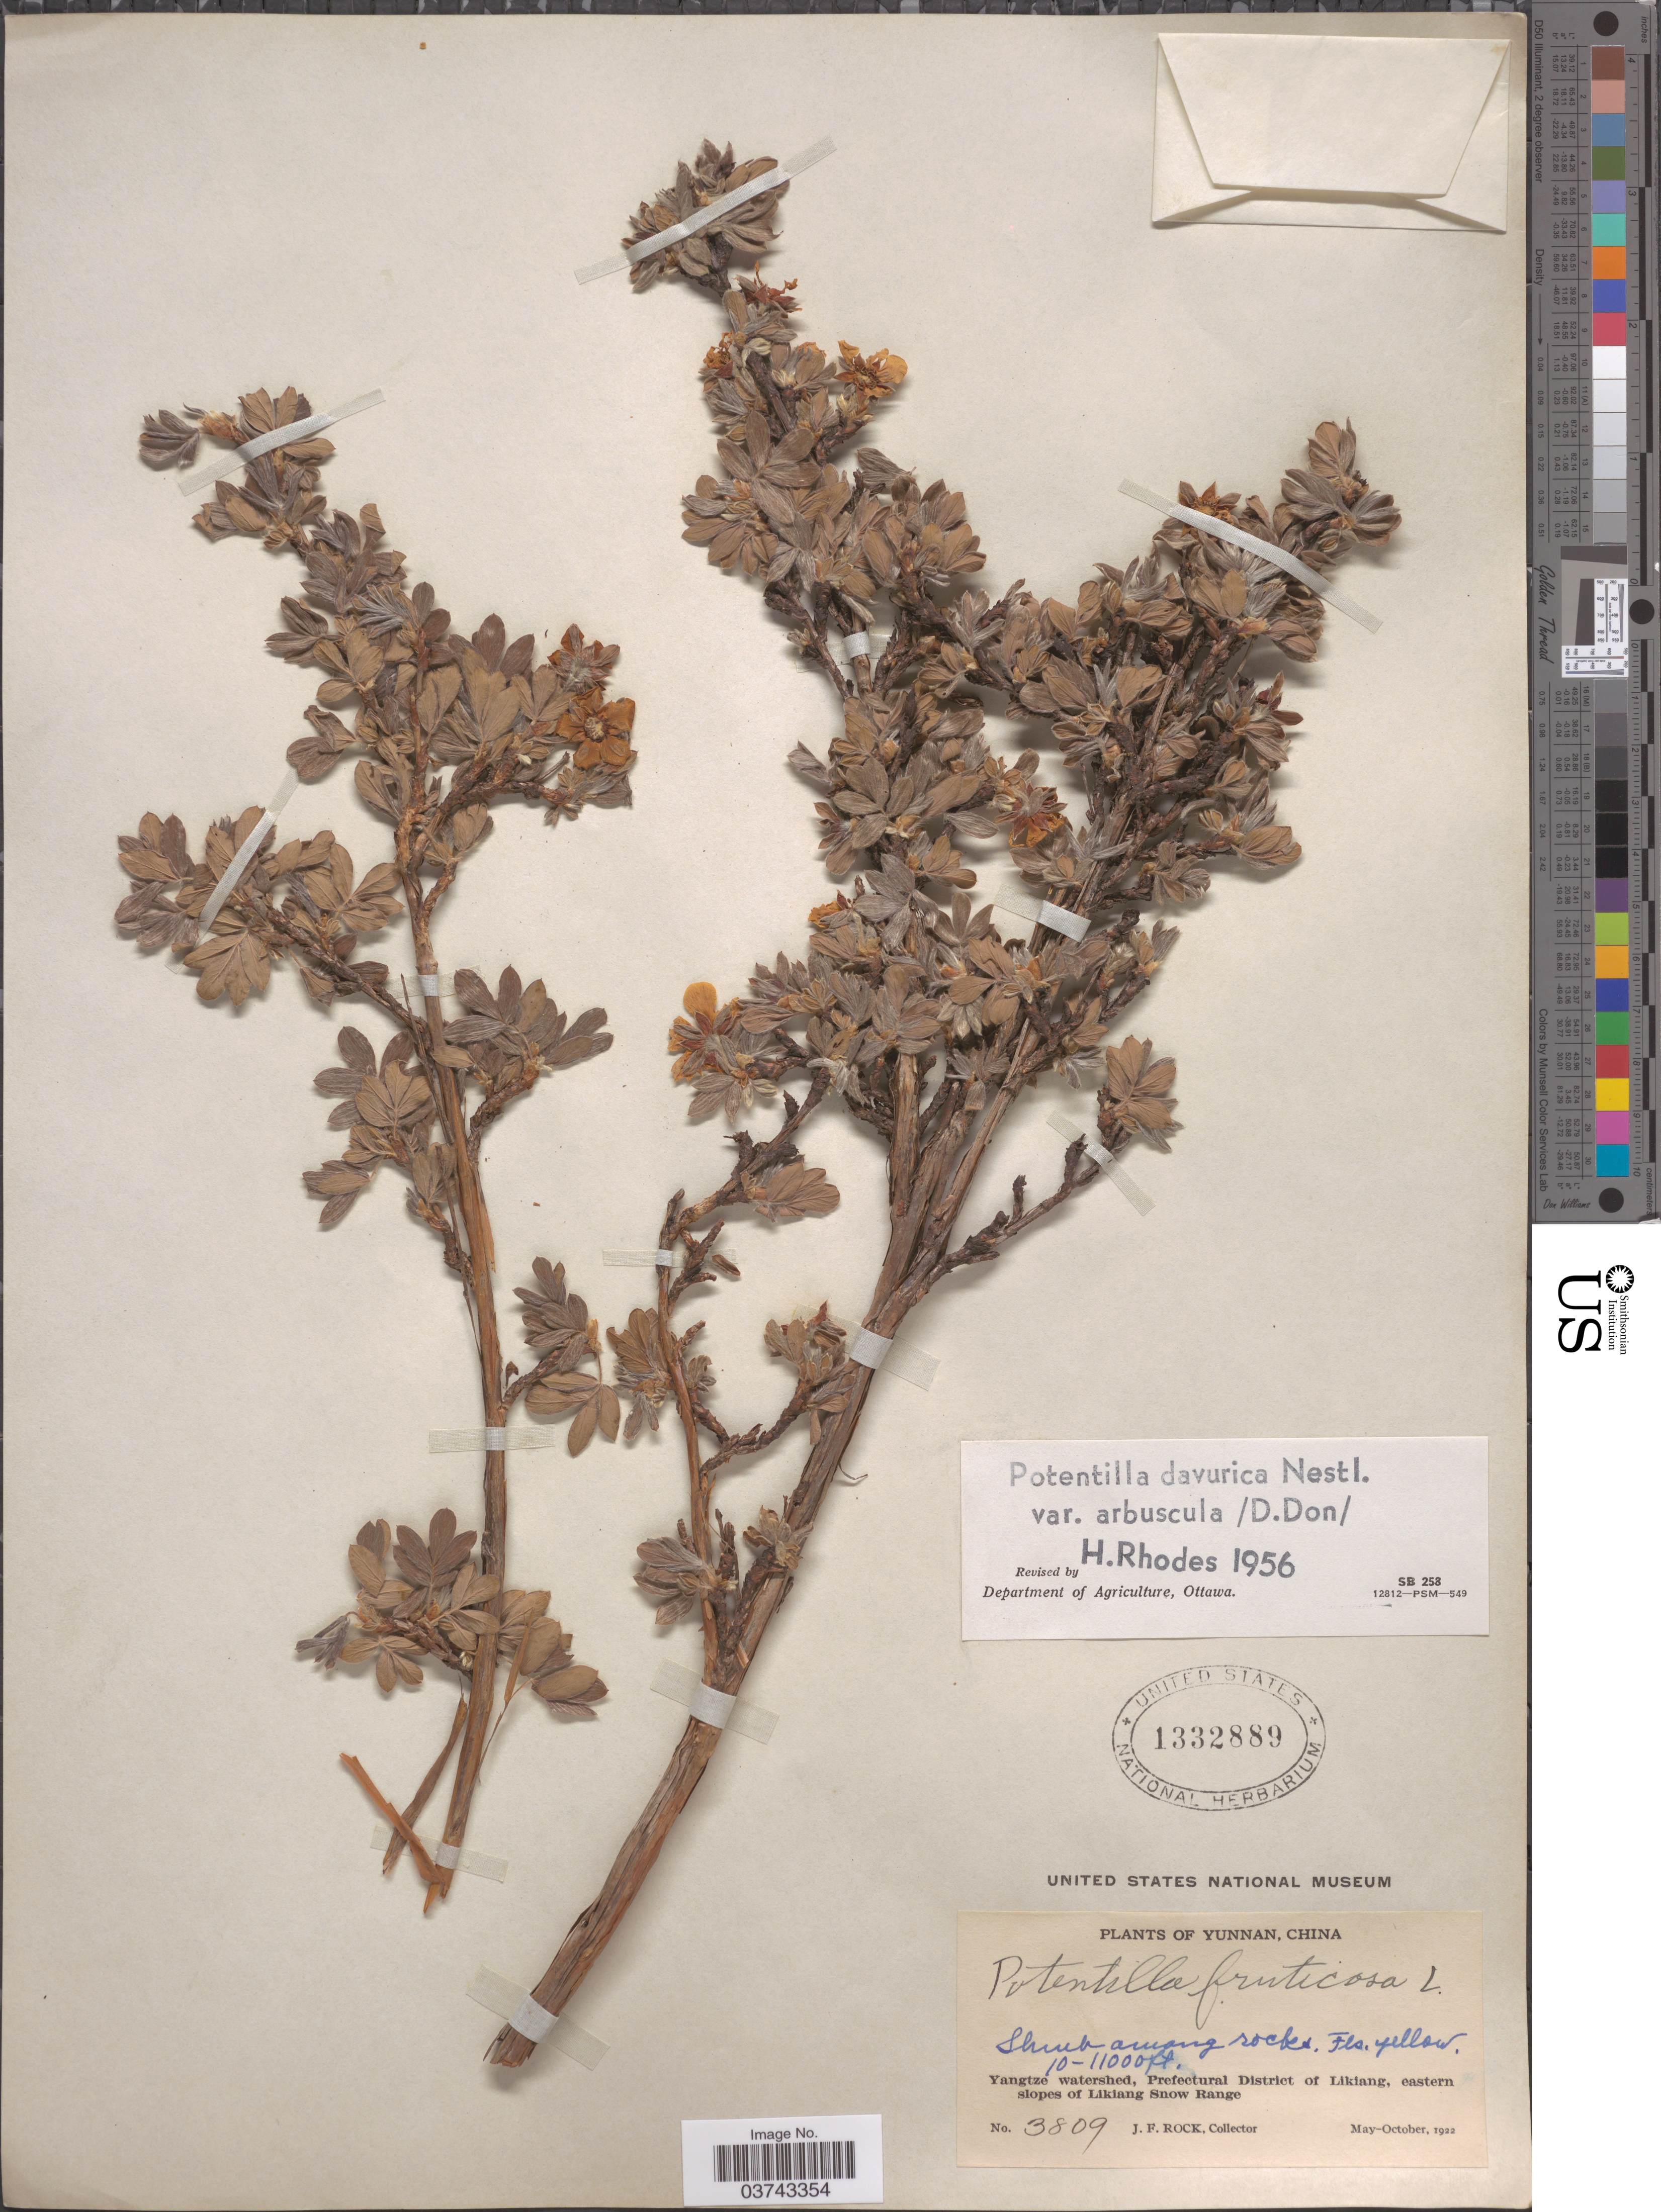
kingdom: Plantae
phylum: Tracheophyta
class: Magnoliopsida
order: Rosales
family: Rosaceae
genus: Dasiphora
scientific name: Dasiphora arbuscula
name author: (D. Don) Soják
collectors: J. Rock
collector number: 3809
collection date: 1922-05/1922-10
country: China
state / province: Yunnan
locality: Yangtze watershed, Prefectural District of Likiang, eastern slopes of Likiang Snow Range.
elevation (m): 3048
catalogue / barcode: US 1332889